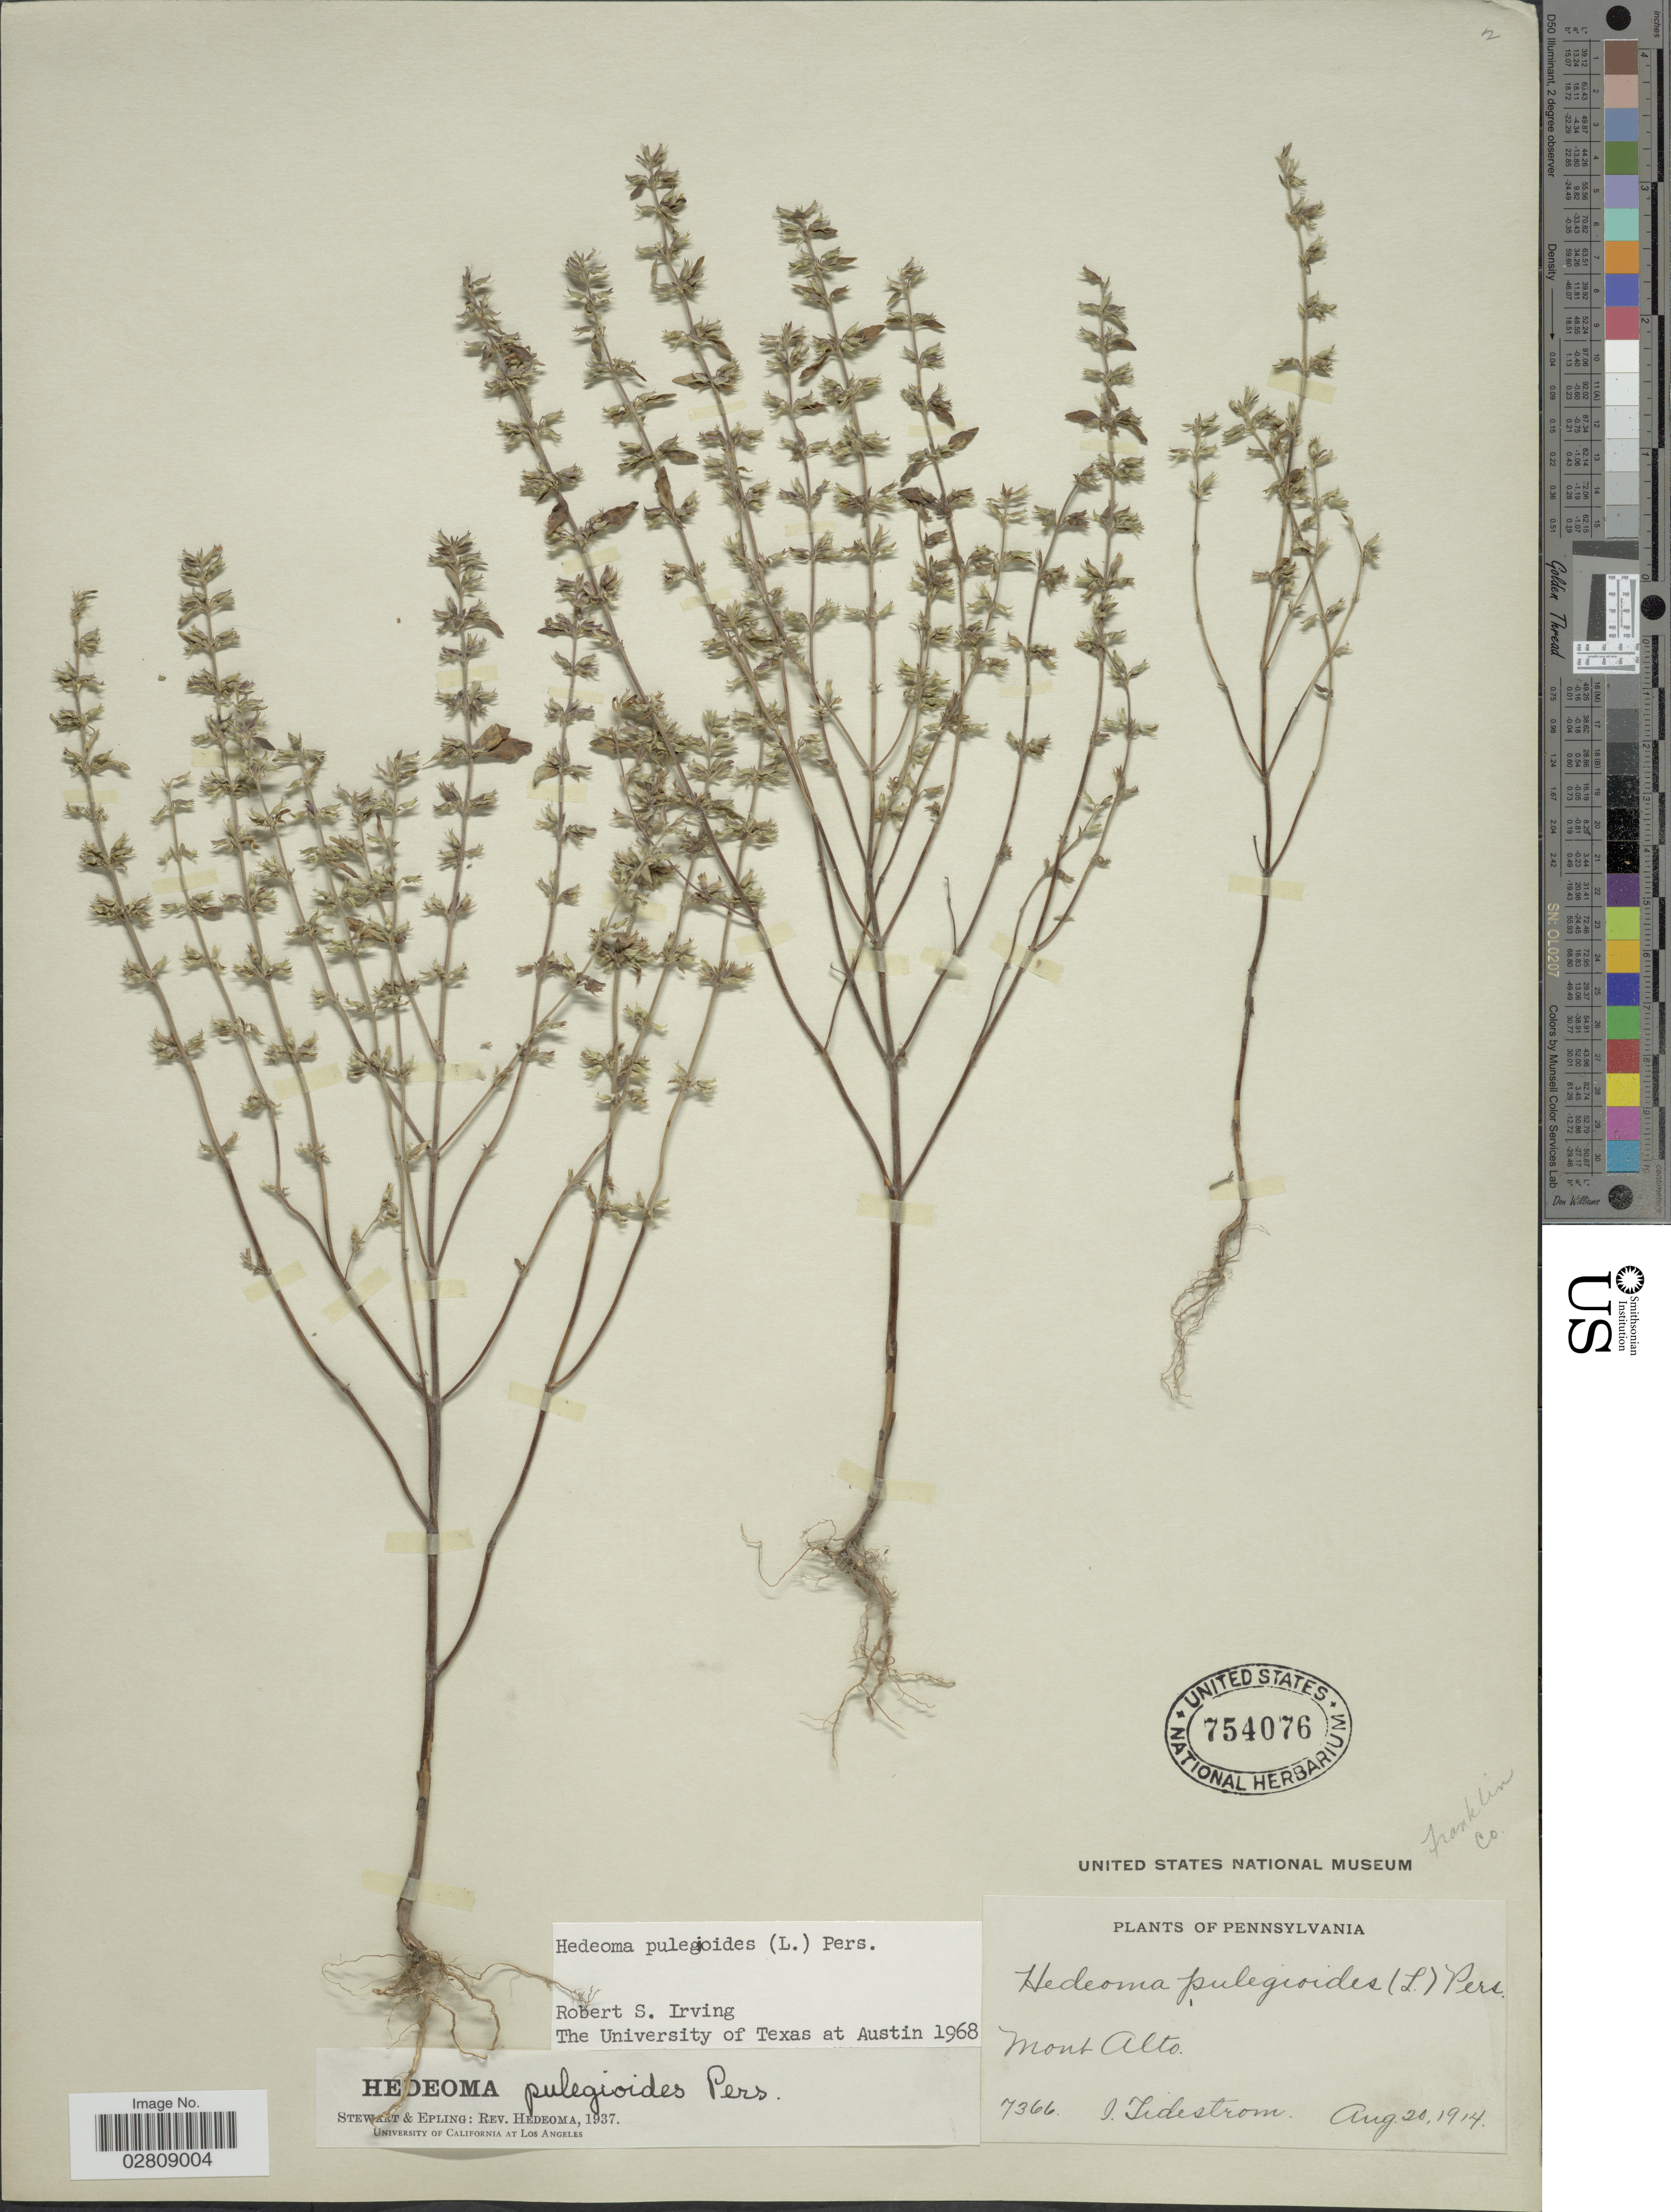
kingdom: Plantae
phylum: Tracheophyta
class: Magnoliopsida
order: Lamiales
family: Lamiaceae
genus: Hedeoma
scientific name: Hedeoma pulegioides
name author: (L.) Pers.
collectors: I. F. Tidestrom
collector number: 7366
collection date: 1914-08-20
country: United States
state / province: Pennsylvania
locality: Mont Alto. Franklin Co.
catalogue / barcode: US 754076